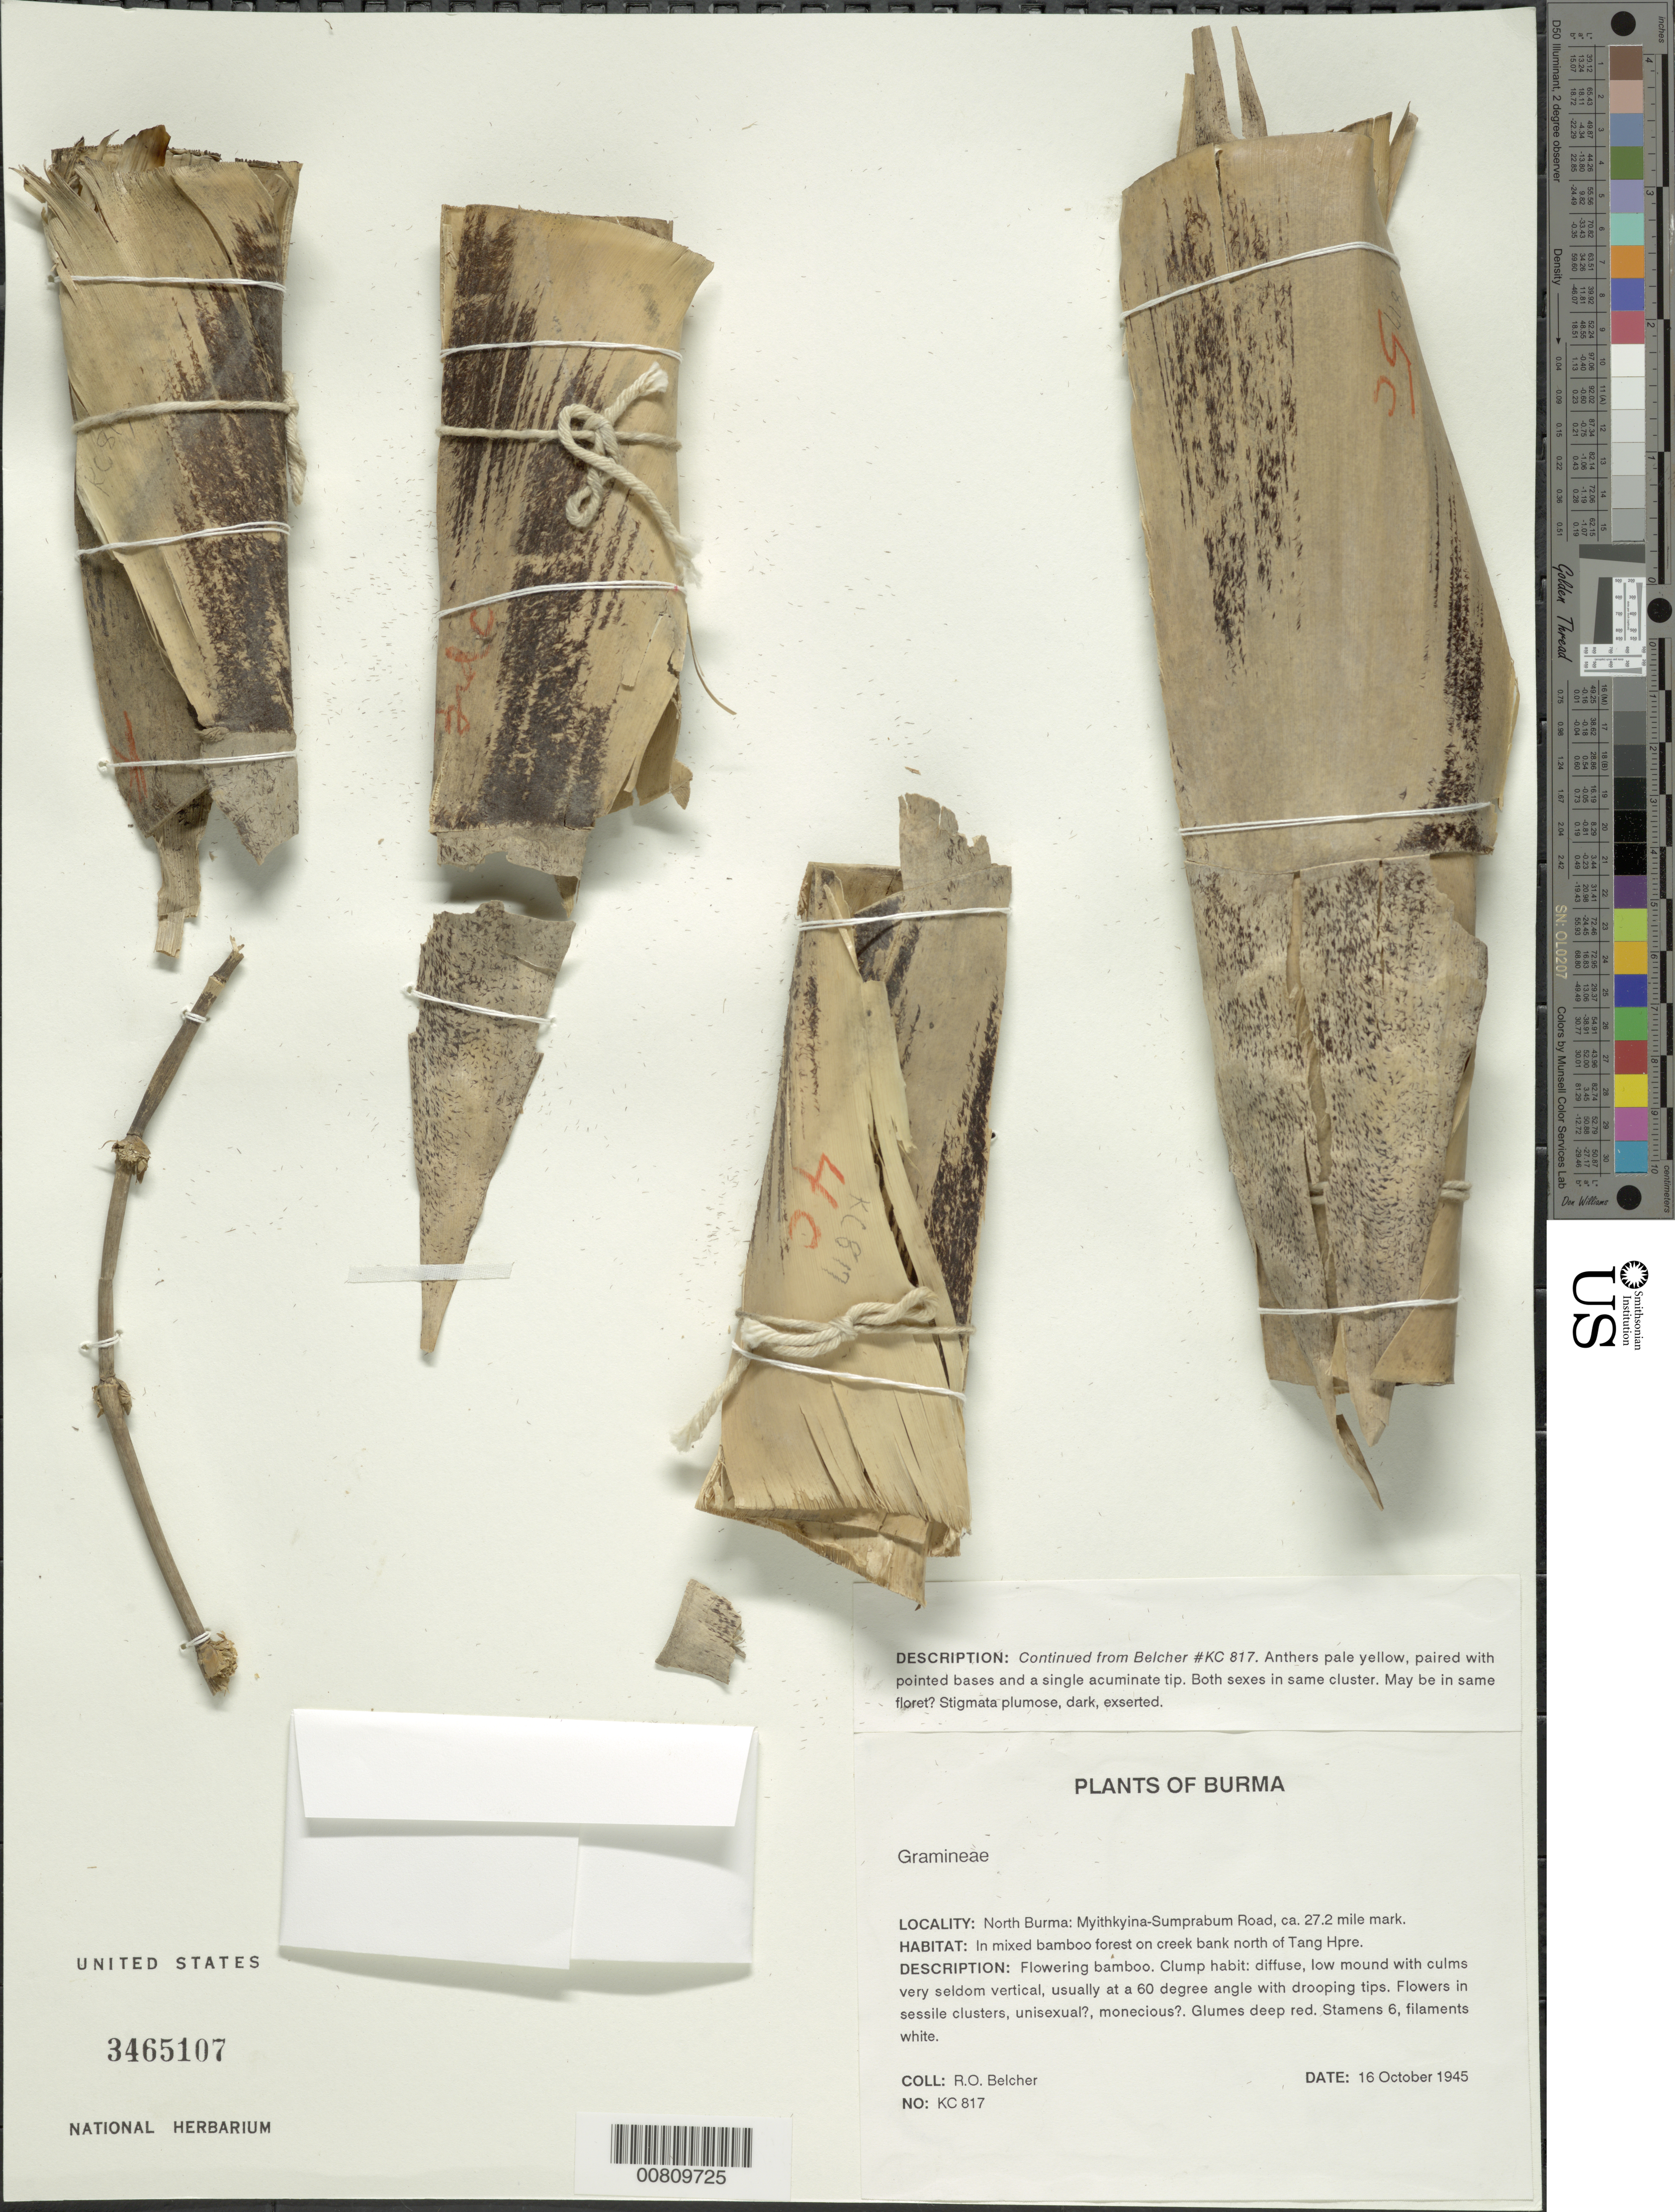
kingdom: Plantae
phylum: Tracheophyta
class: Liliopsida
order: Poales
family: Poaceae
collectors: R. Belcher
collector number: KC 817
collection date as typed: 16 Oct 1945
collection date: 1945-10-16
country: Myanmar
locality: North Burma, Myitkyina-Sumprabum Road, 27.2 mile marker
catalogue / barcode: US 3465107